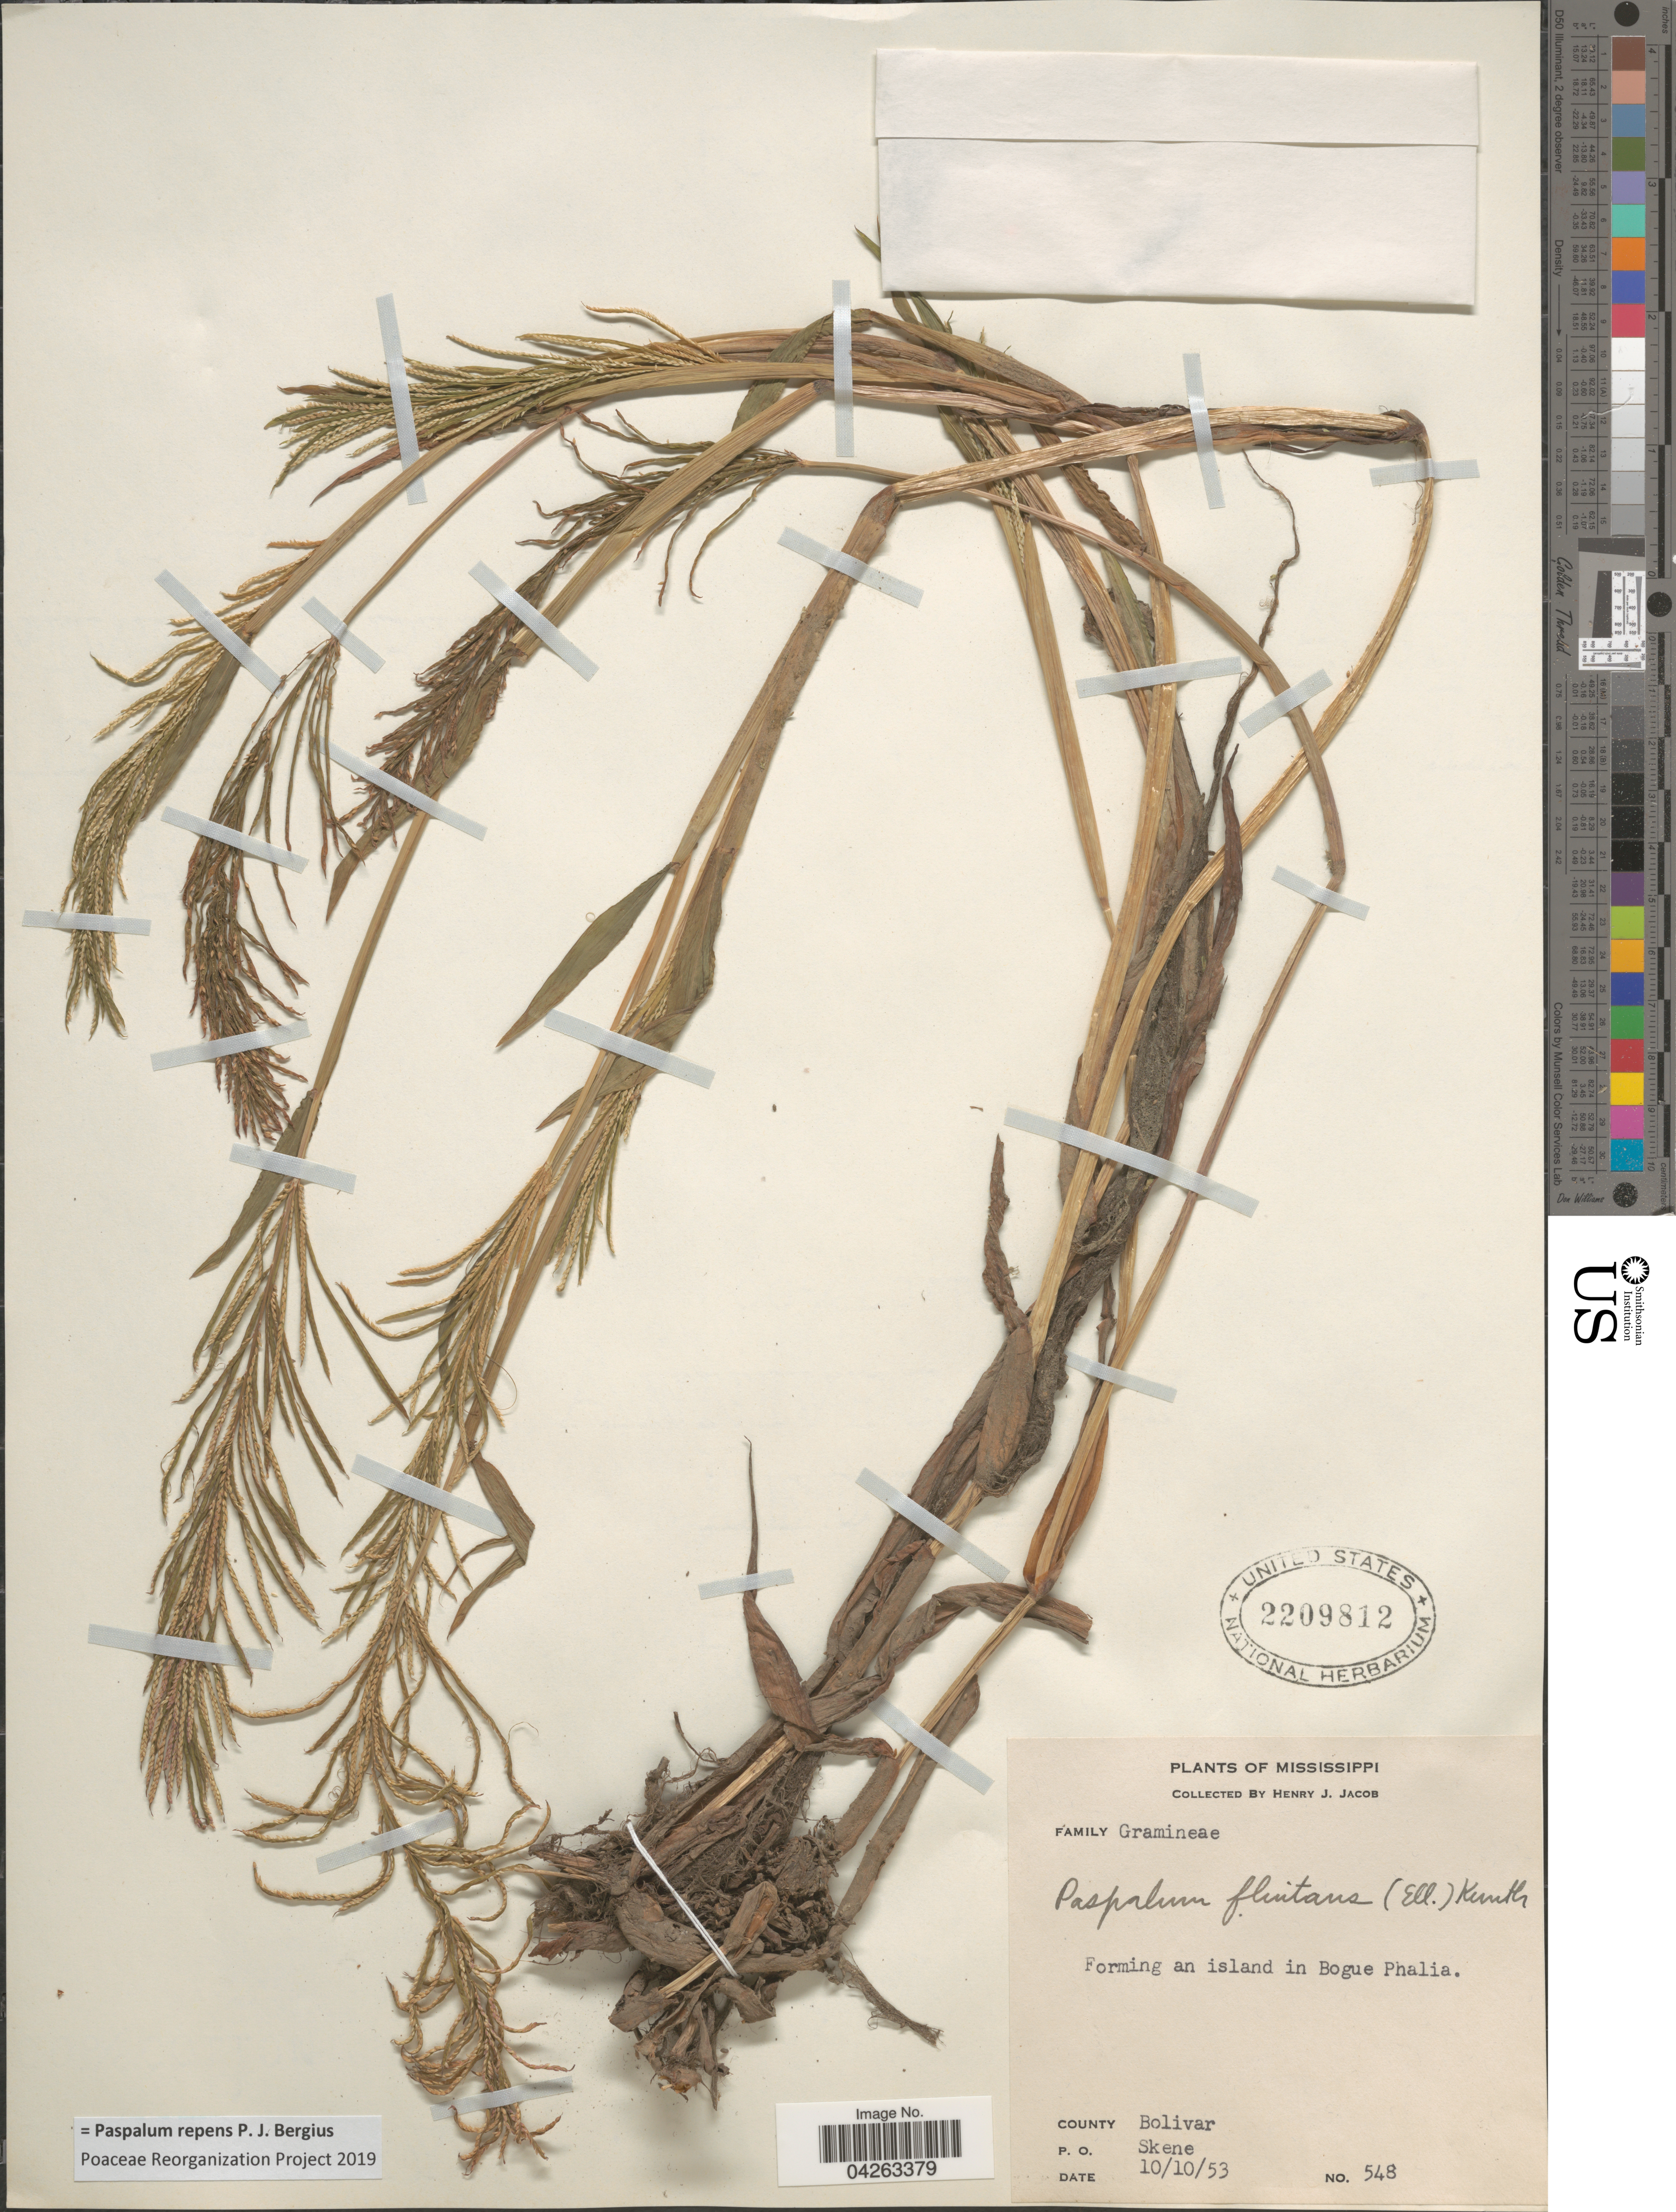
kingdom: Plantae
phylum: Tracheophyta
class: Liliopsida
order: Poales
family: Poaceae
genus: Paspalum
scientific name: Paspalum repens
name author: P.J. Bergius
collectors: H. Jacob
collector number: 548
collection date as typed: Transcribed d/m/y: 10/10/53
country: United States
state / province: Mississippi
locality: In Bogue Phalia. County Bolivar. P. O. Skene.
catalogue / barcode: US 2209812